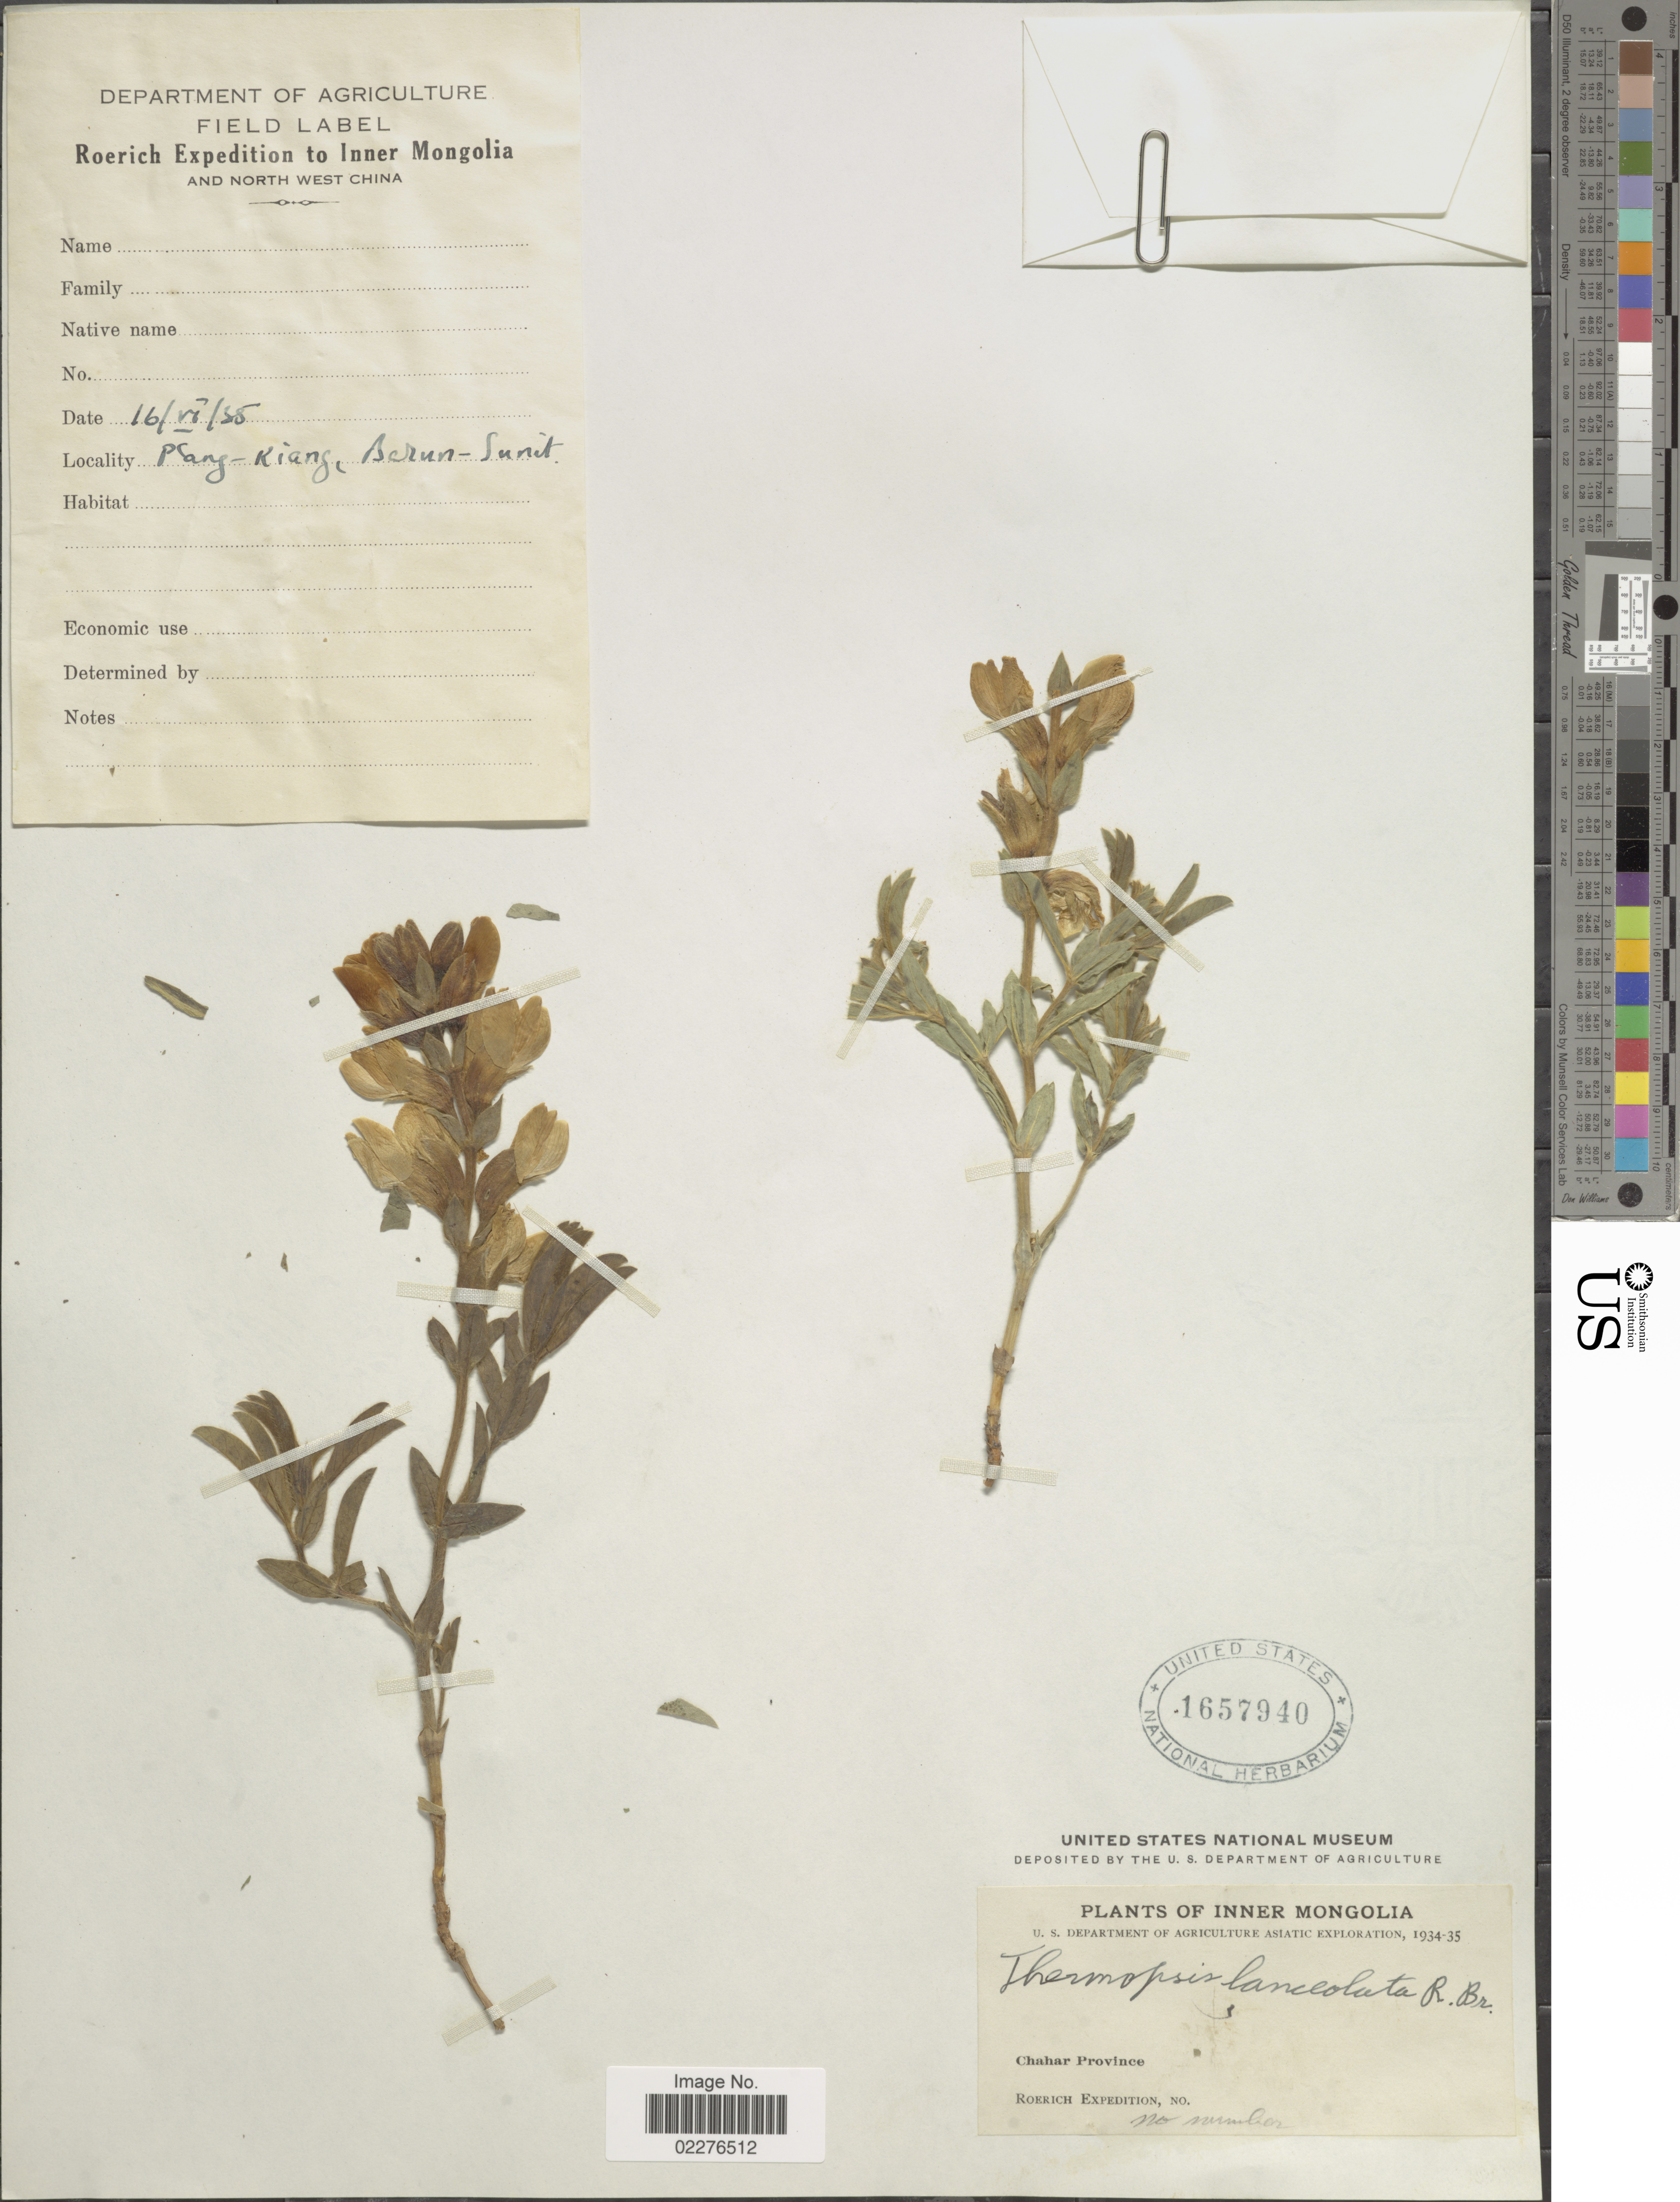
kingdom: Plantae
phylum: Tracheophyta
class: Magnoliopsida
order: Fabales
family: Fabaceae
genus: Thermopsis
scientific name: Thermopsis lanceolata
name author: R. Br.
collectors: Roerich Expedition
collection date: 1935-06-16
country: China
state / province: Nei Monggol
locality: Inner Mongolia and North West China, Chahar Province, P'ang-Kiang, Berun-Summit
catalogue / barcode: US 1657940